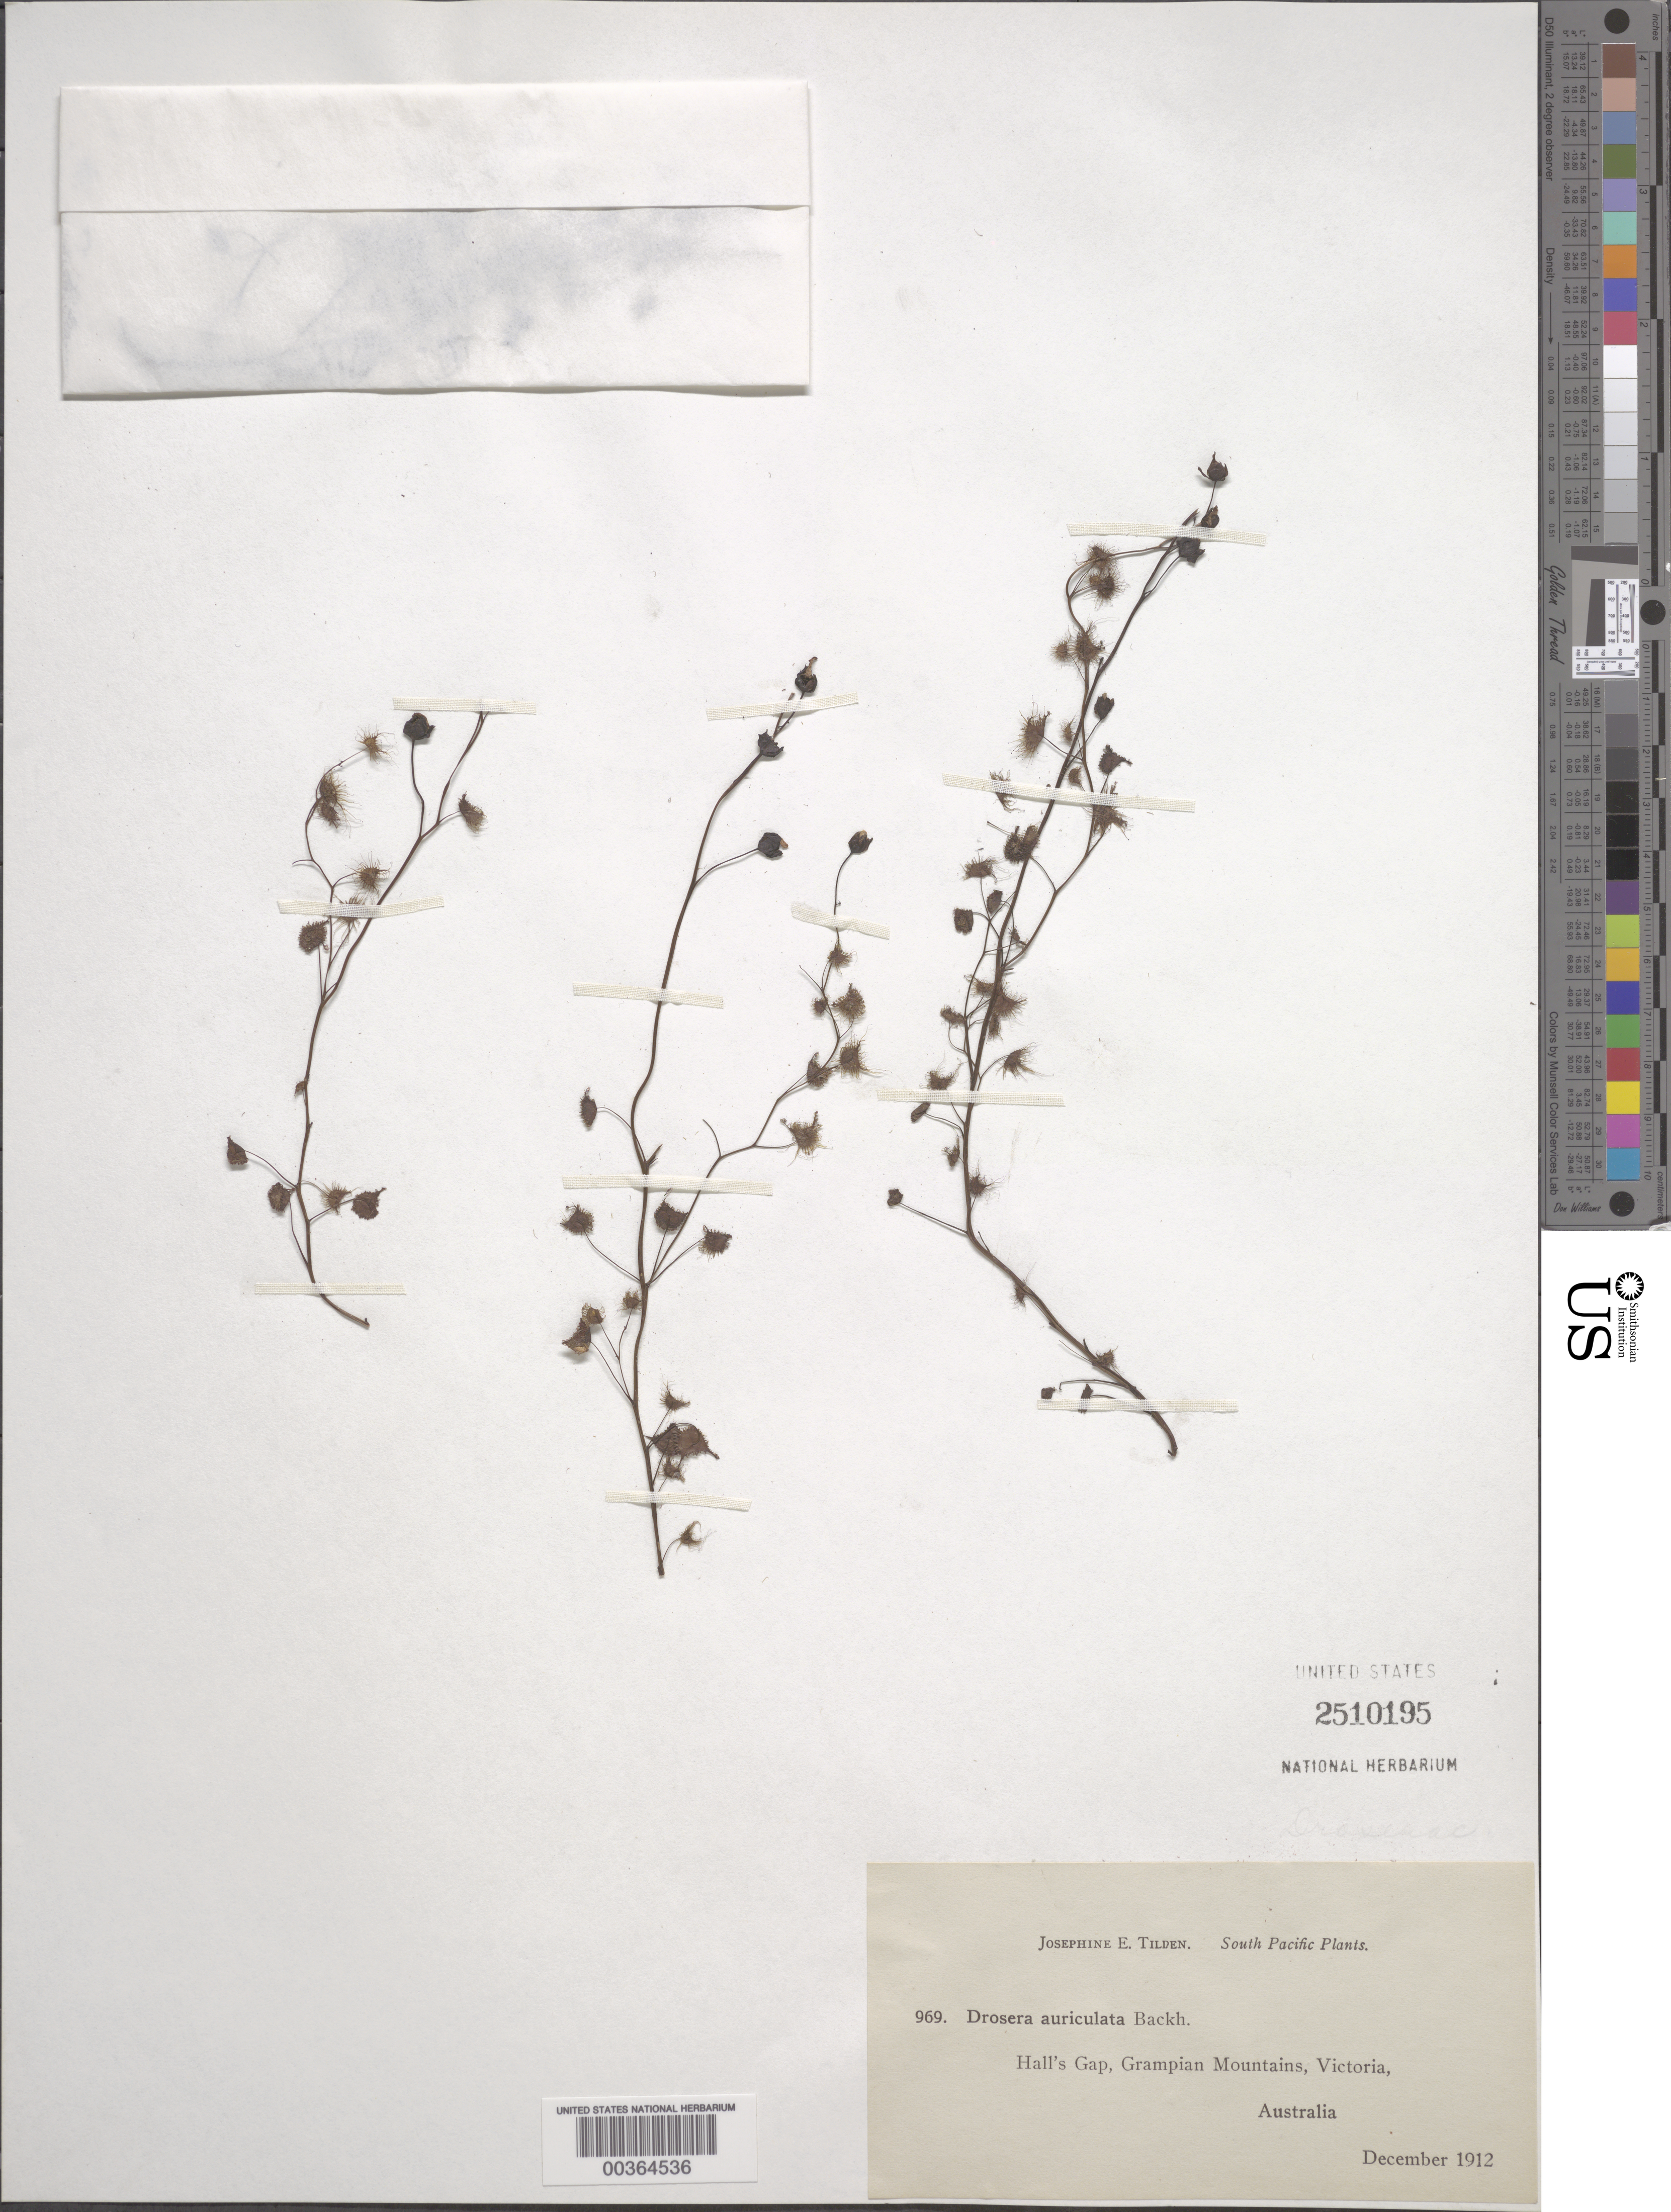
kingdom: Plantae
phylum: Tracheophyta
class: Magnoliopsida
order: Caryophyllales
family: Droseraceae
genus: Drosera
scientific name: Drosera auriculata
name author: Backh. ex Planch.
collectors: J. E. Tilden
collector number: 969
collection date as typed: Dec 1912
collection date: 1912-12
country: Australia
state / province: Victoria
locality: Hall's gap, grampian mtns.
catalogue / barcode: US 2510195